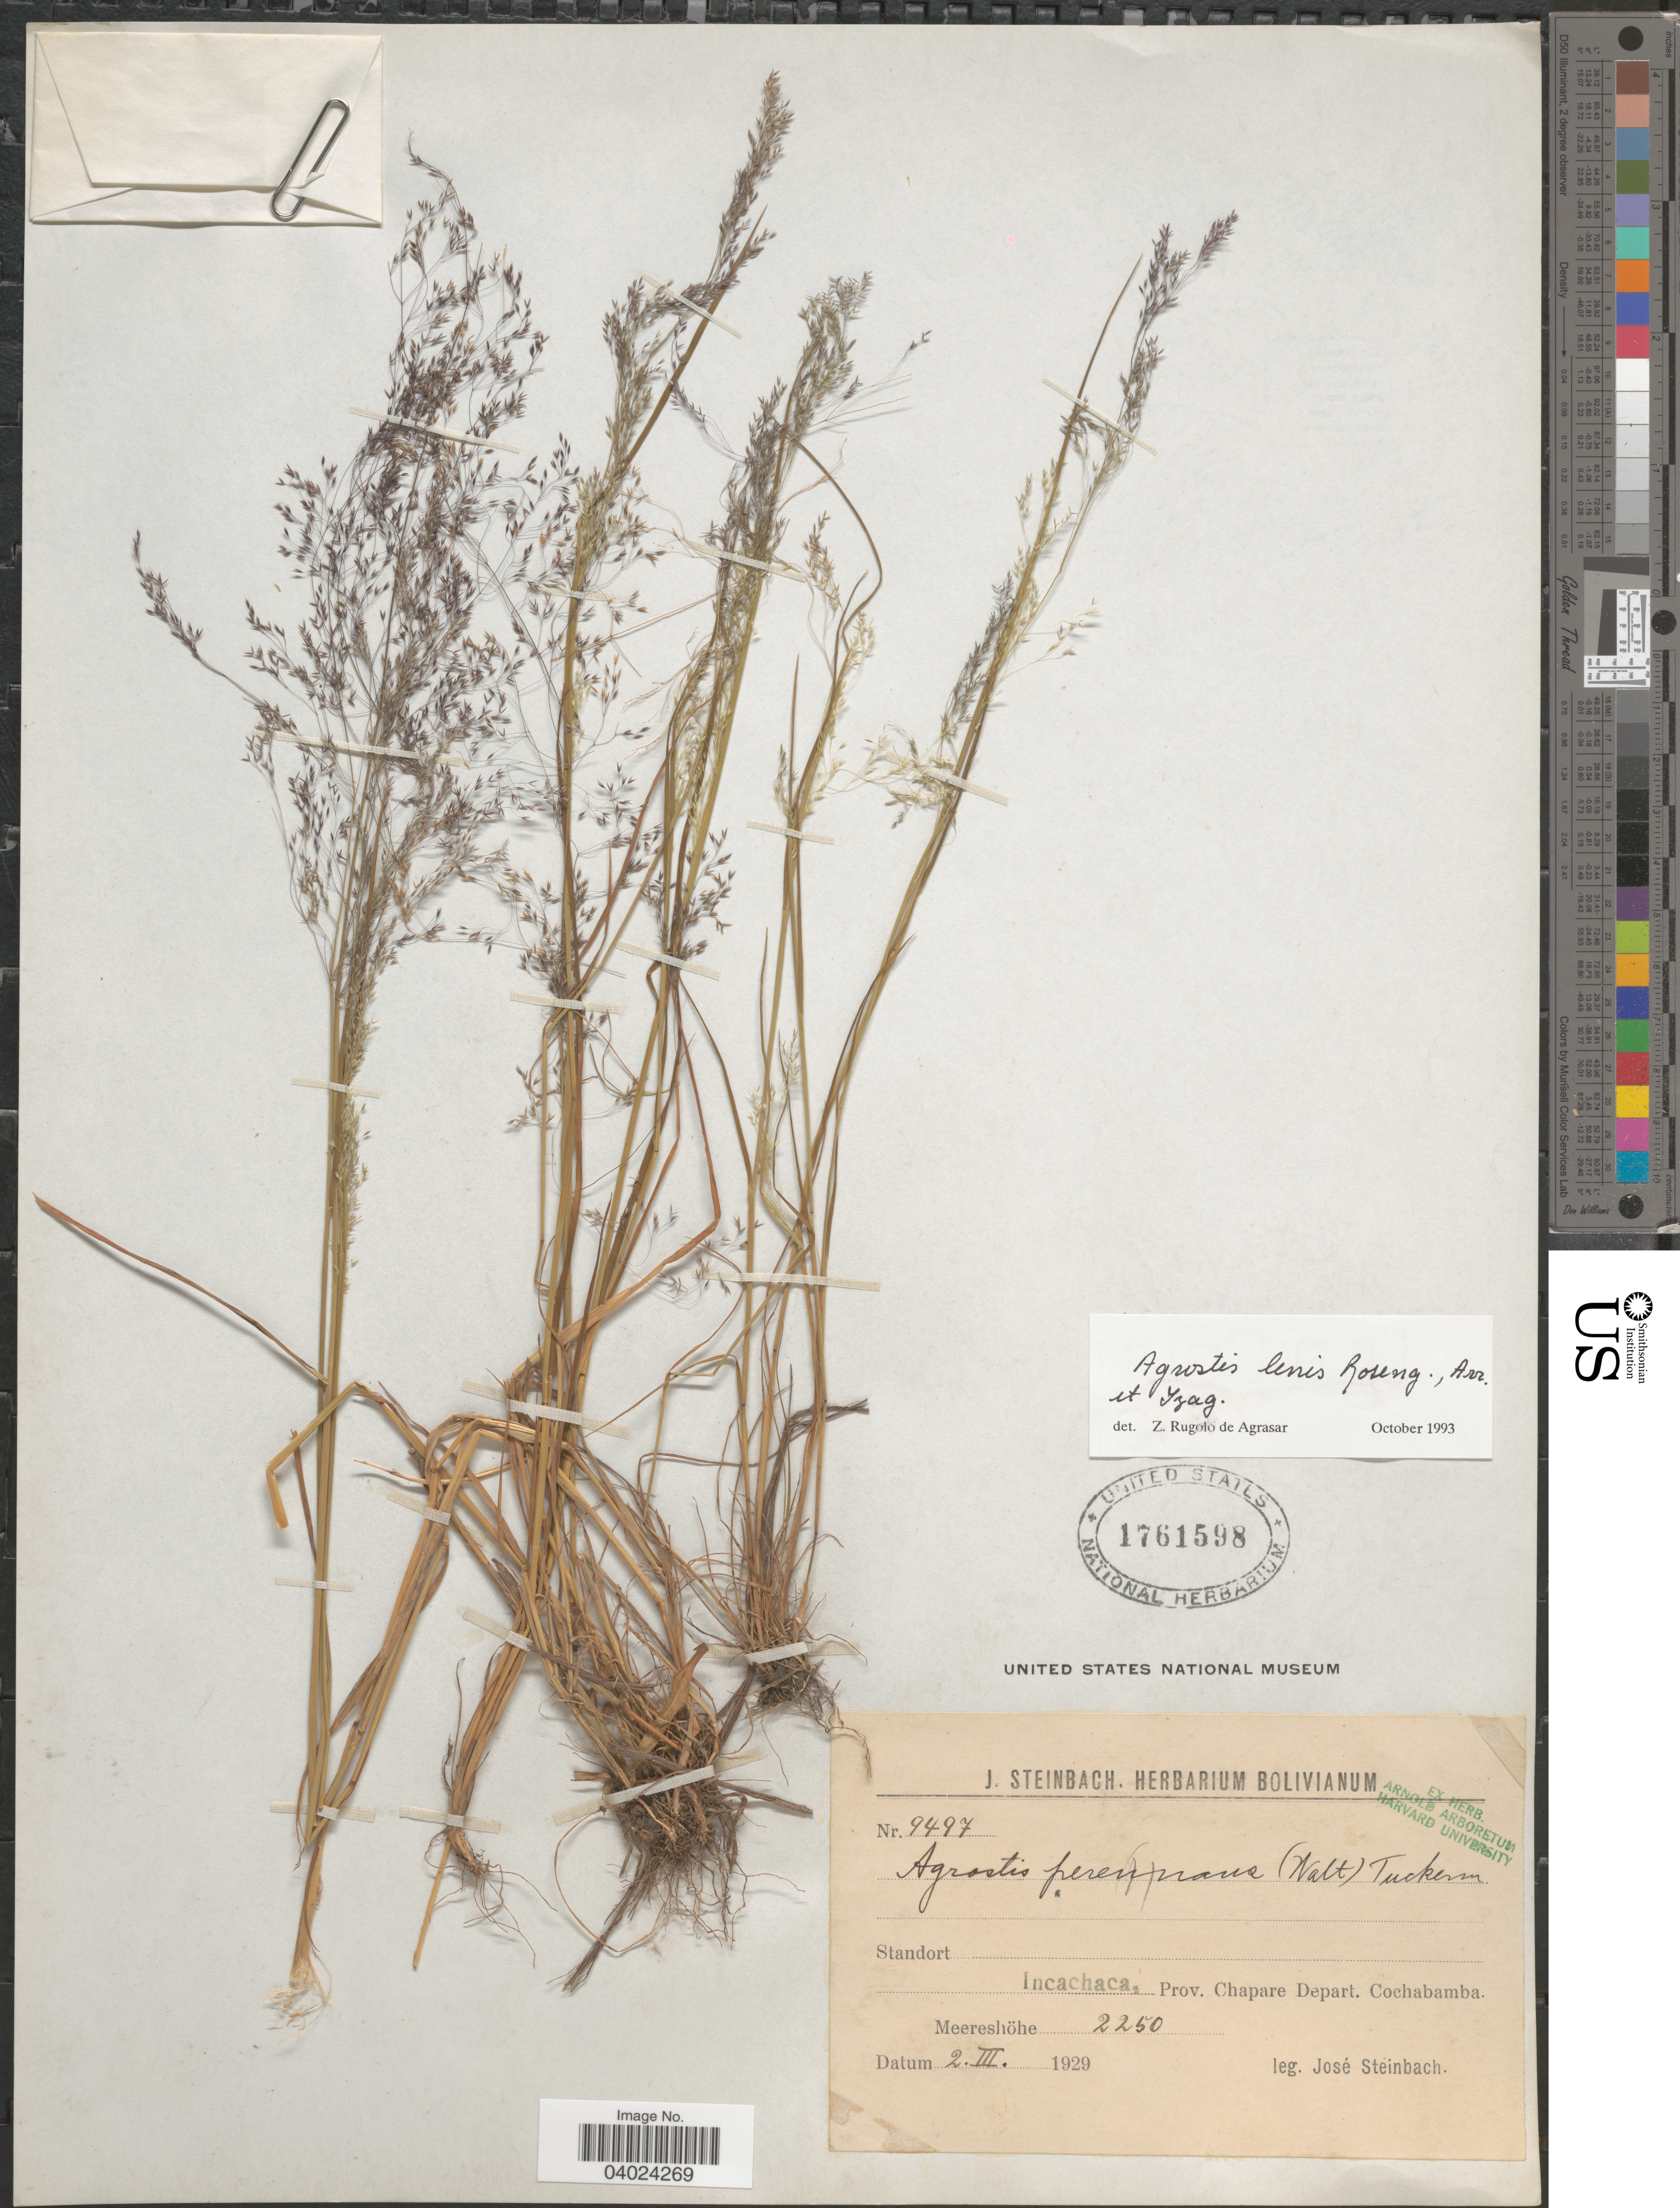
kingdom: Plantae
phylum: Tracheophyta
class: Liliopsida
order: Poales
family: Poaceae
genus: Agrostis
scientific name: Agrostis lenis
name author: Roseng.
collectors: J. Steinbach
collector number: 9497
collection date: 1929-03-02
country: Bolivia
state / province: Cochabamba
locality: Incachaca, Prov. Chapare Depart. Cochabamba.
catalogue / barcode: US 1761598